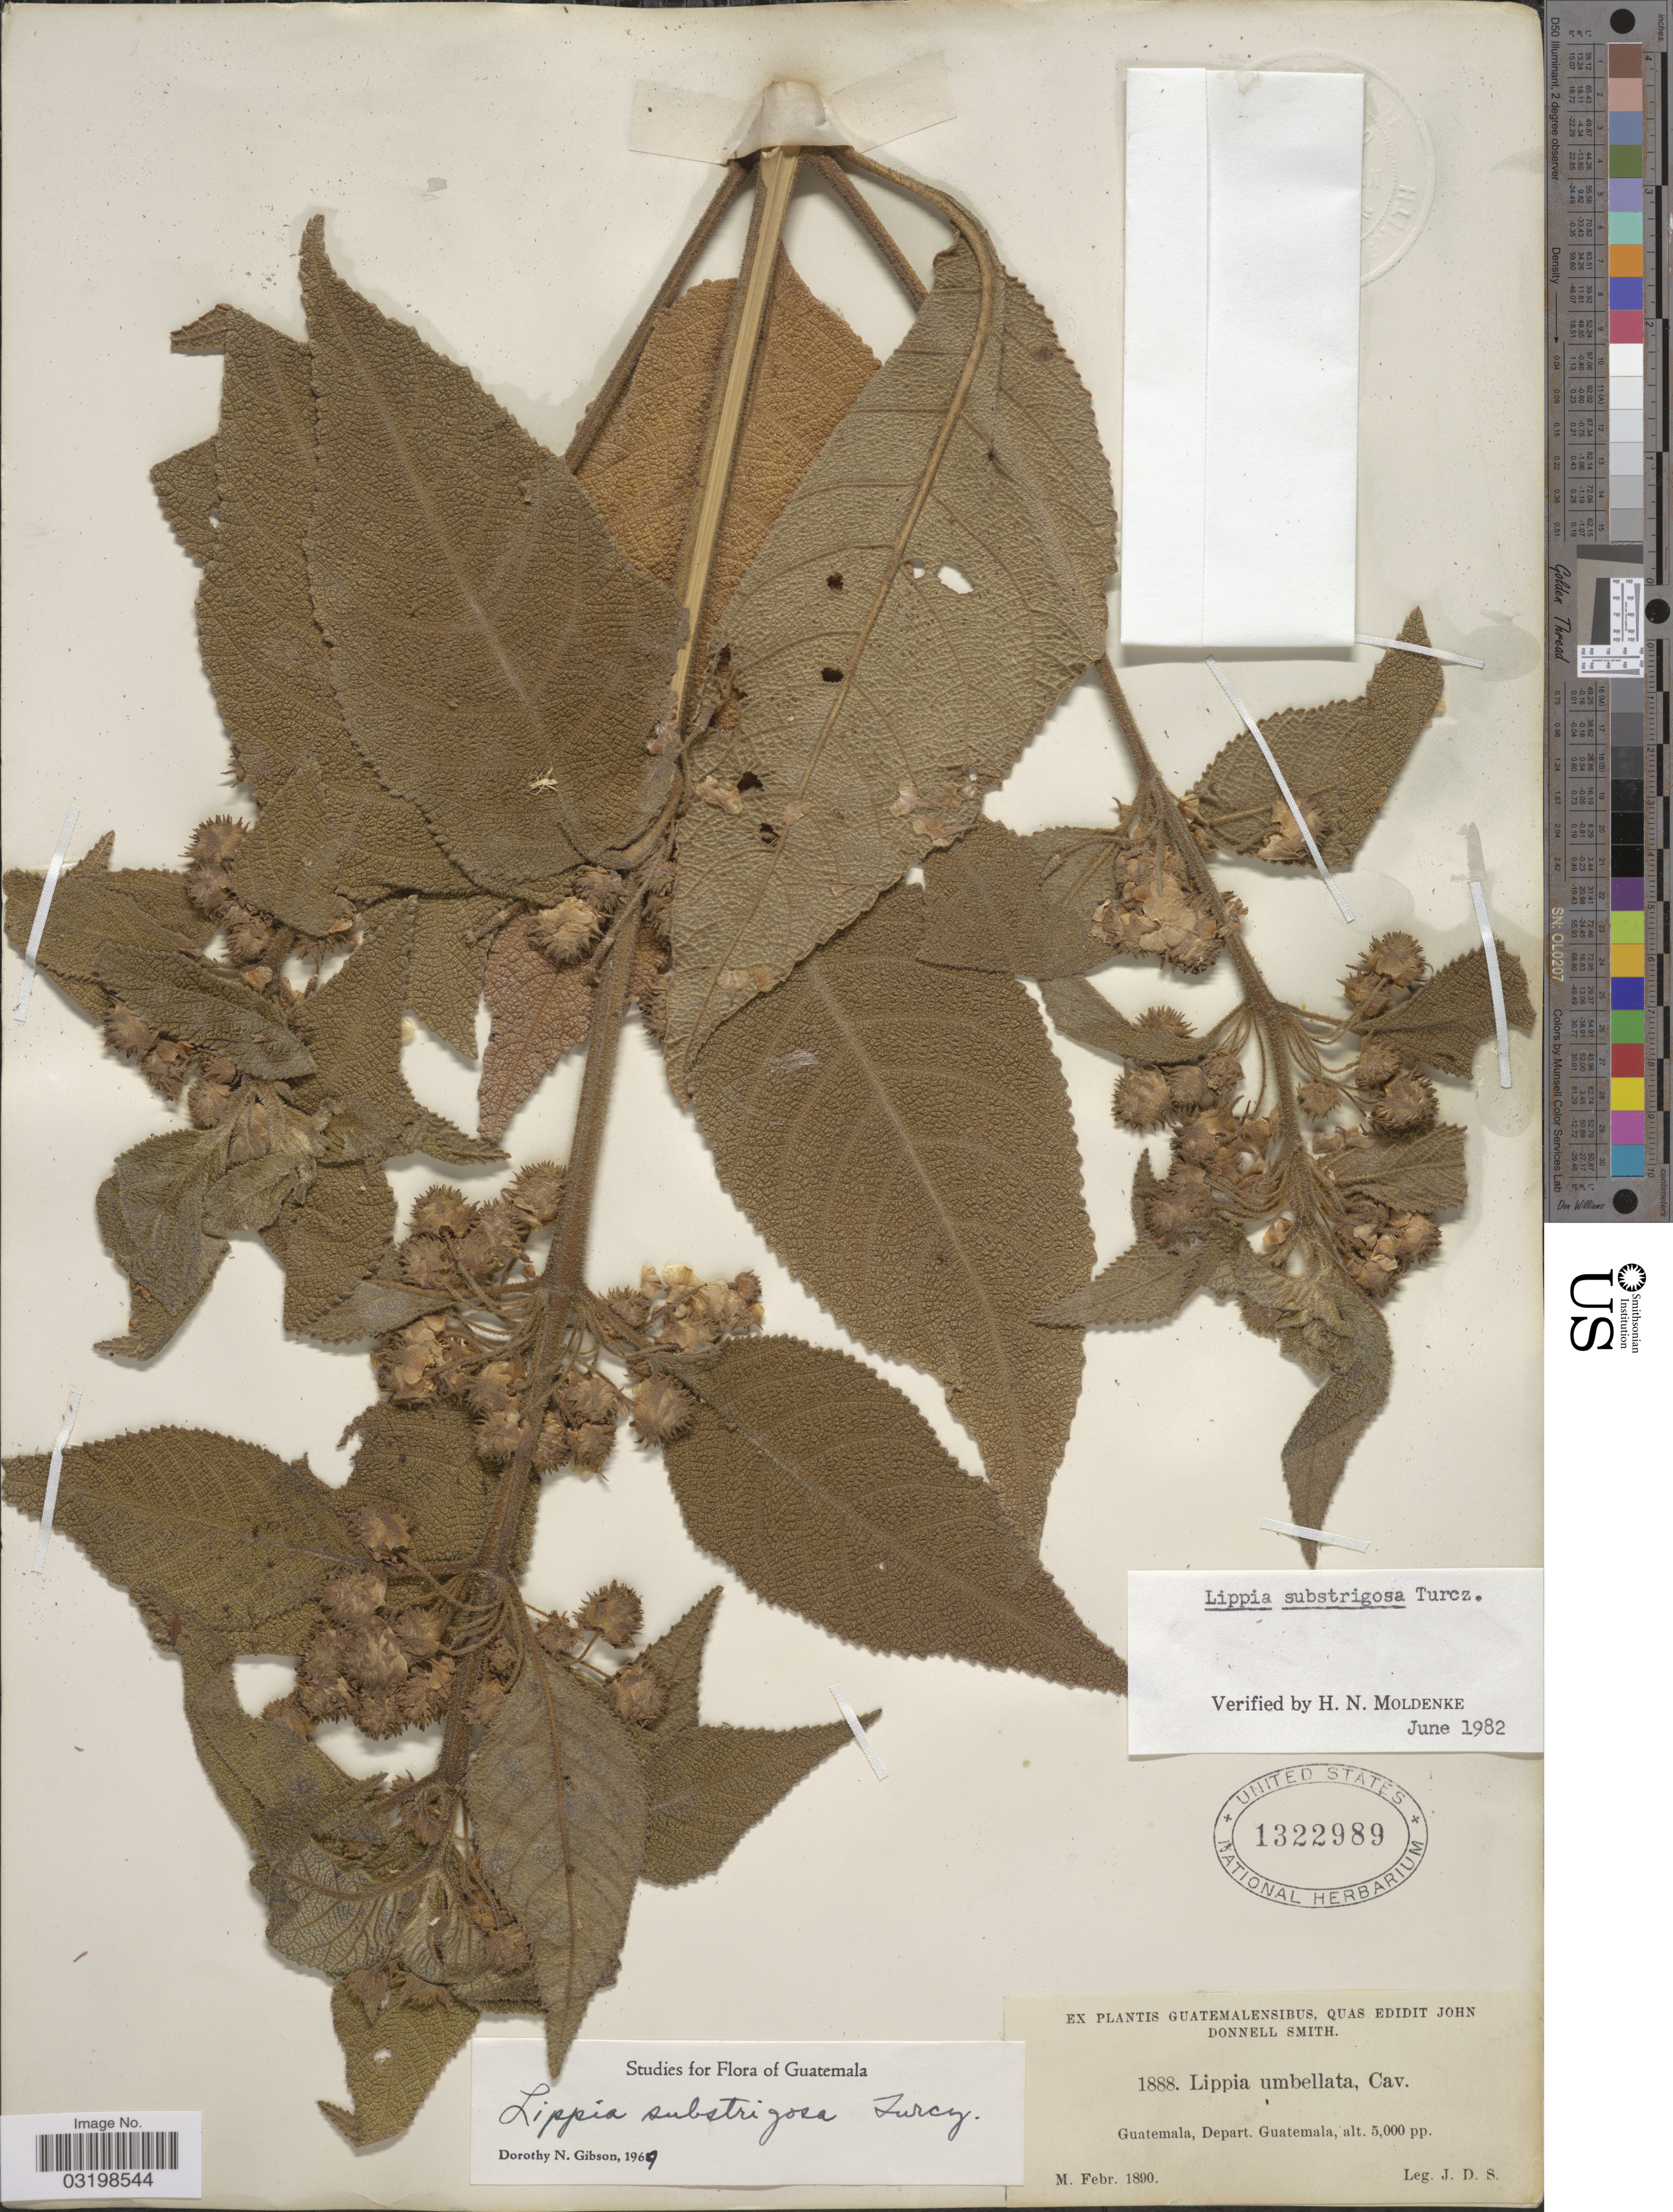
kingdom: Plantae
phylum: Tracheophyta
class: Magnoliopsida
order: Lamiales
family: Verbenaceae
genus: Lippia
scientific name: Lippia umbellata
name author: Cav.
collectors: J. Donnell Smith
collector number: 1888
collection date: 1890-02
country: Guatemala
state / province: Guatemala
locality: Guatemala, Depart. Guatemala.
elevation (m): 1524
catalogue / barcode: US 1322989